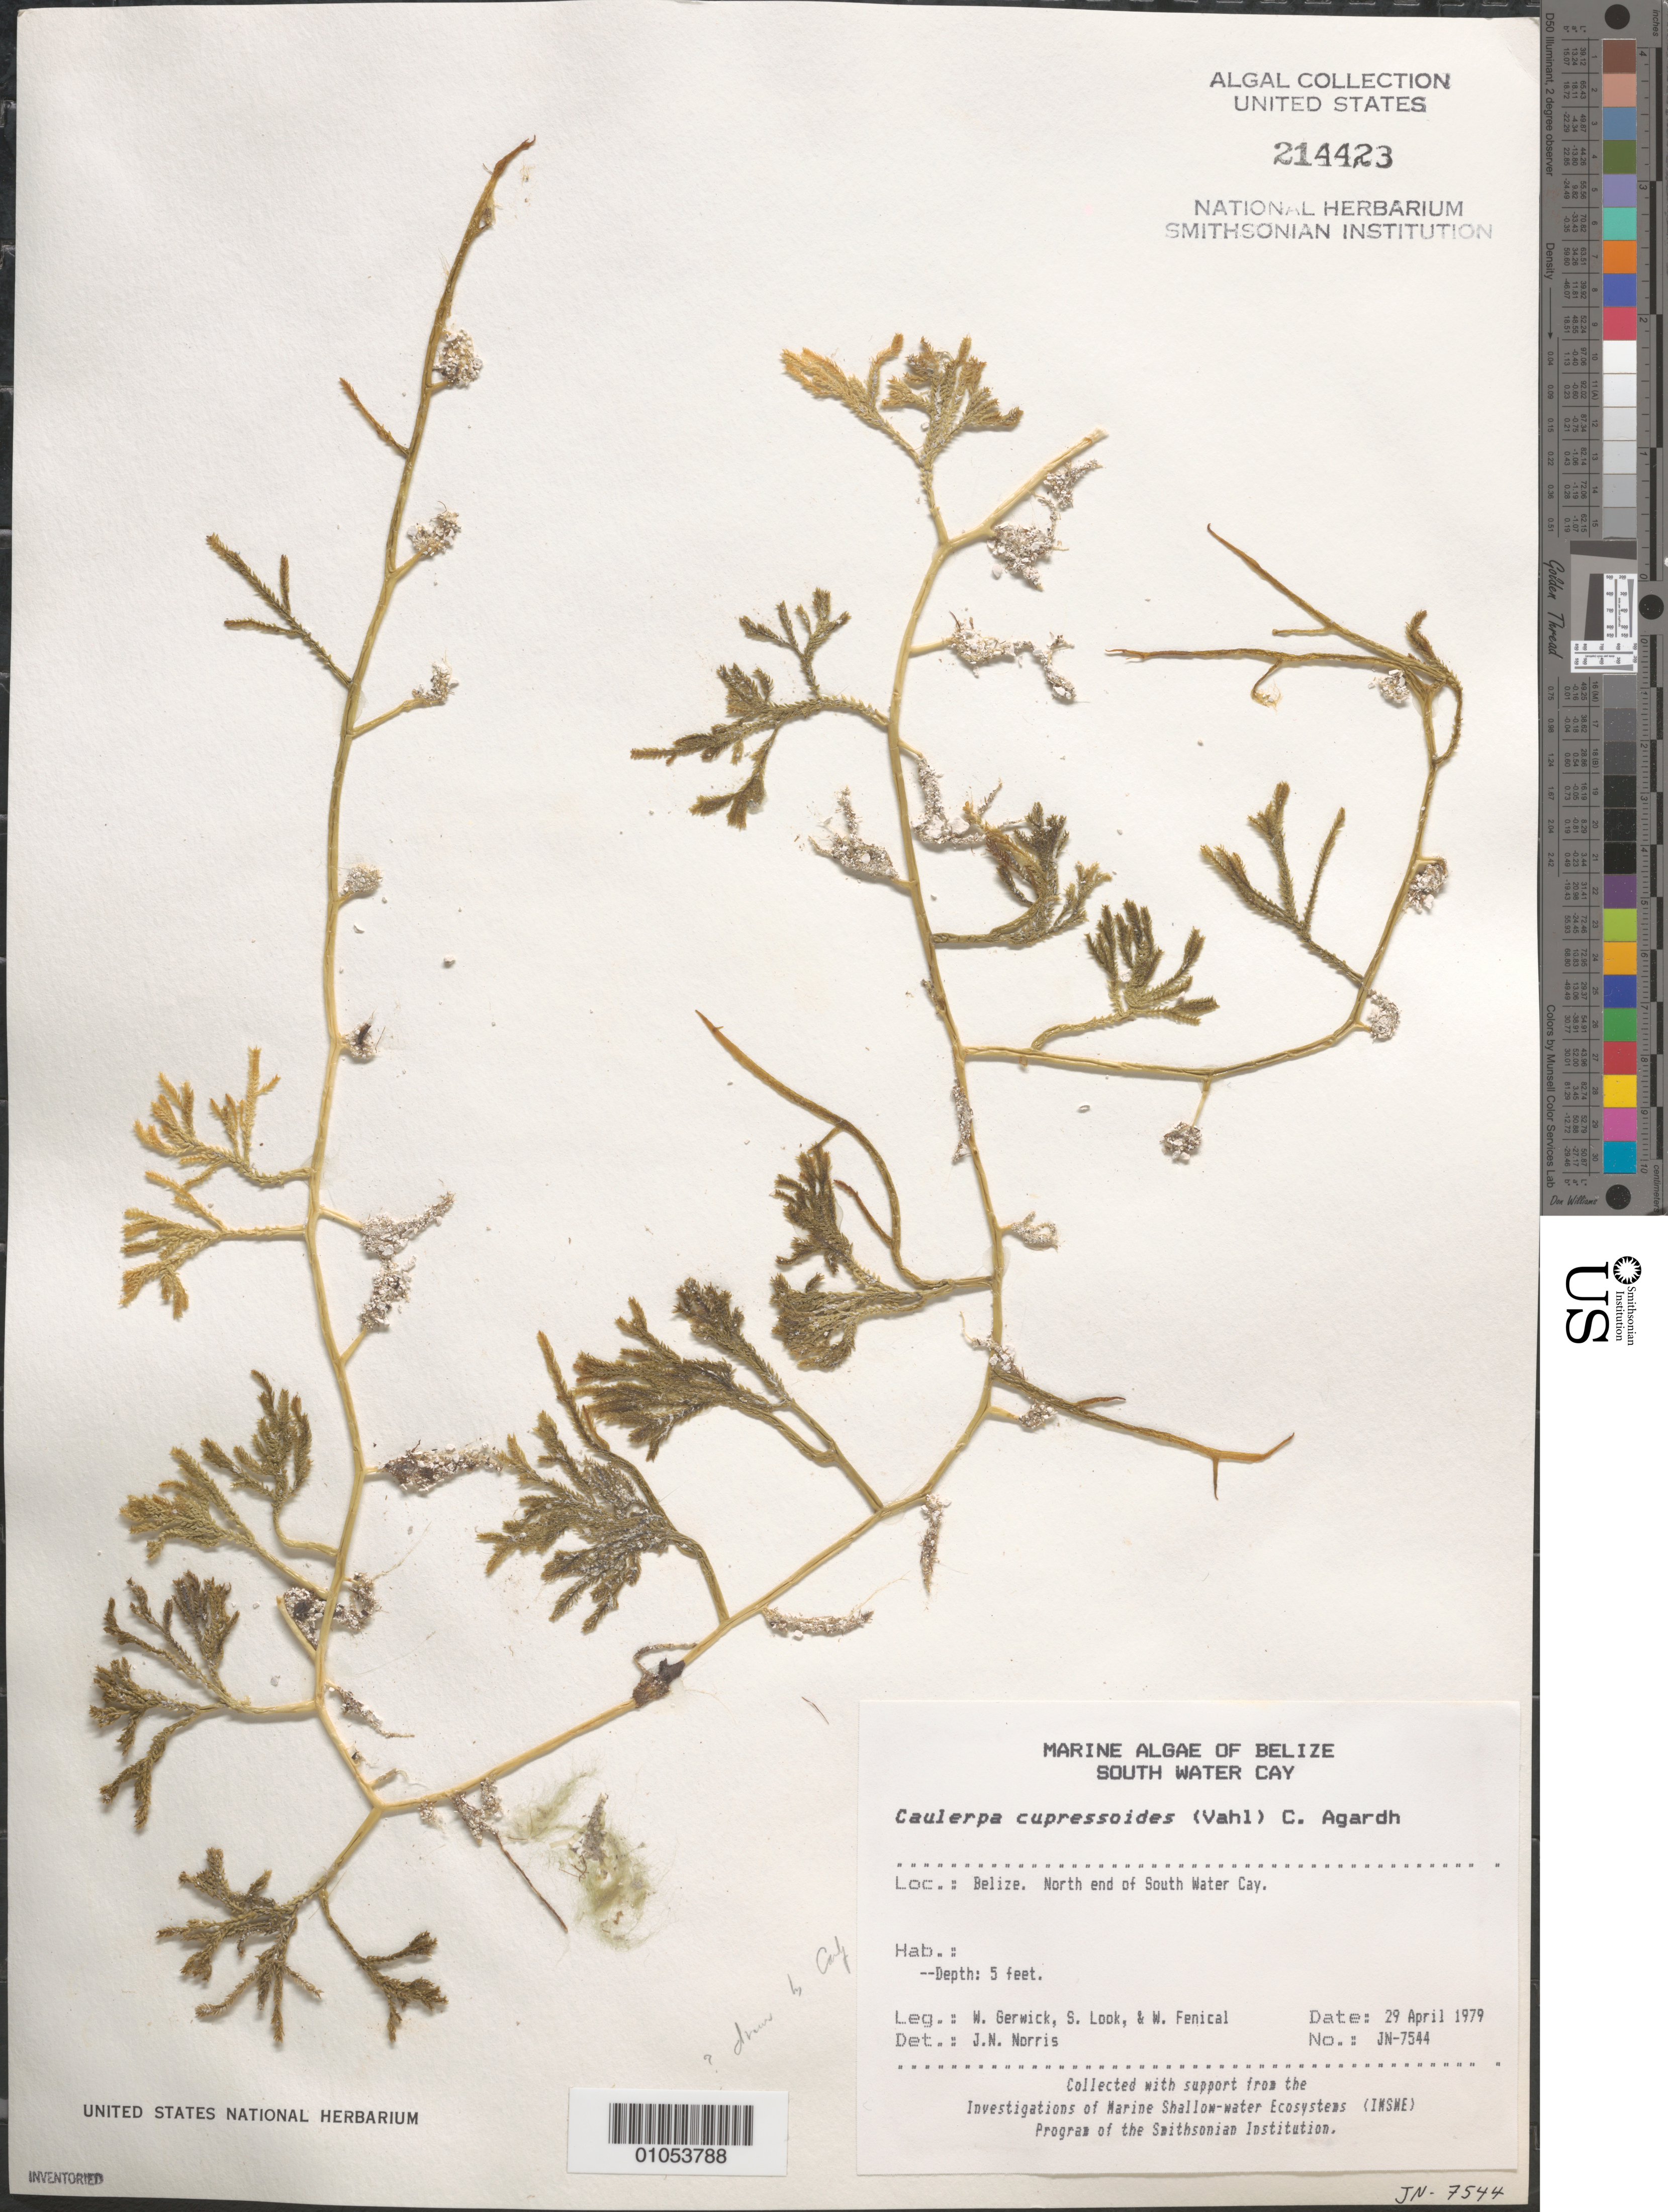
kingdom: Plantae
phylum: Chlorophyta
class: Ulvophyceae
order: Bryopsidales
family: Caulerpaceae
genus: Caulerpa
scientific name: Caulerpa cupressoides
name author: (Vahl) C. Agardh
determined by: Norris, James N.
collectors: W. Gerwick, S. Look & W. Fenical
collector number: JN-7544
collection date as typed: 29 Apr 1979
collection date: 1979-04-29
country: Belize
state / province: Stann Creek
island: South Water Cay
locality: North end of South Water Cay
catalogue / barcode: US 214423